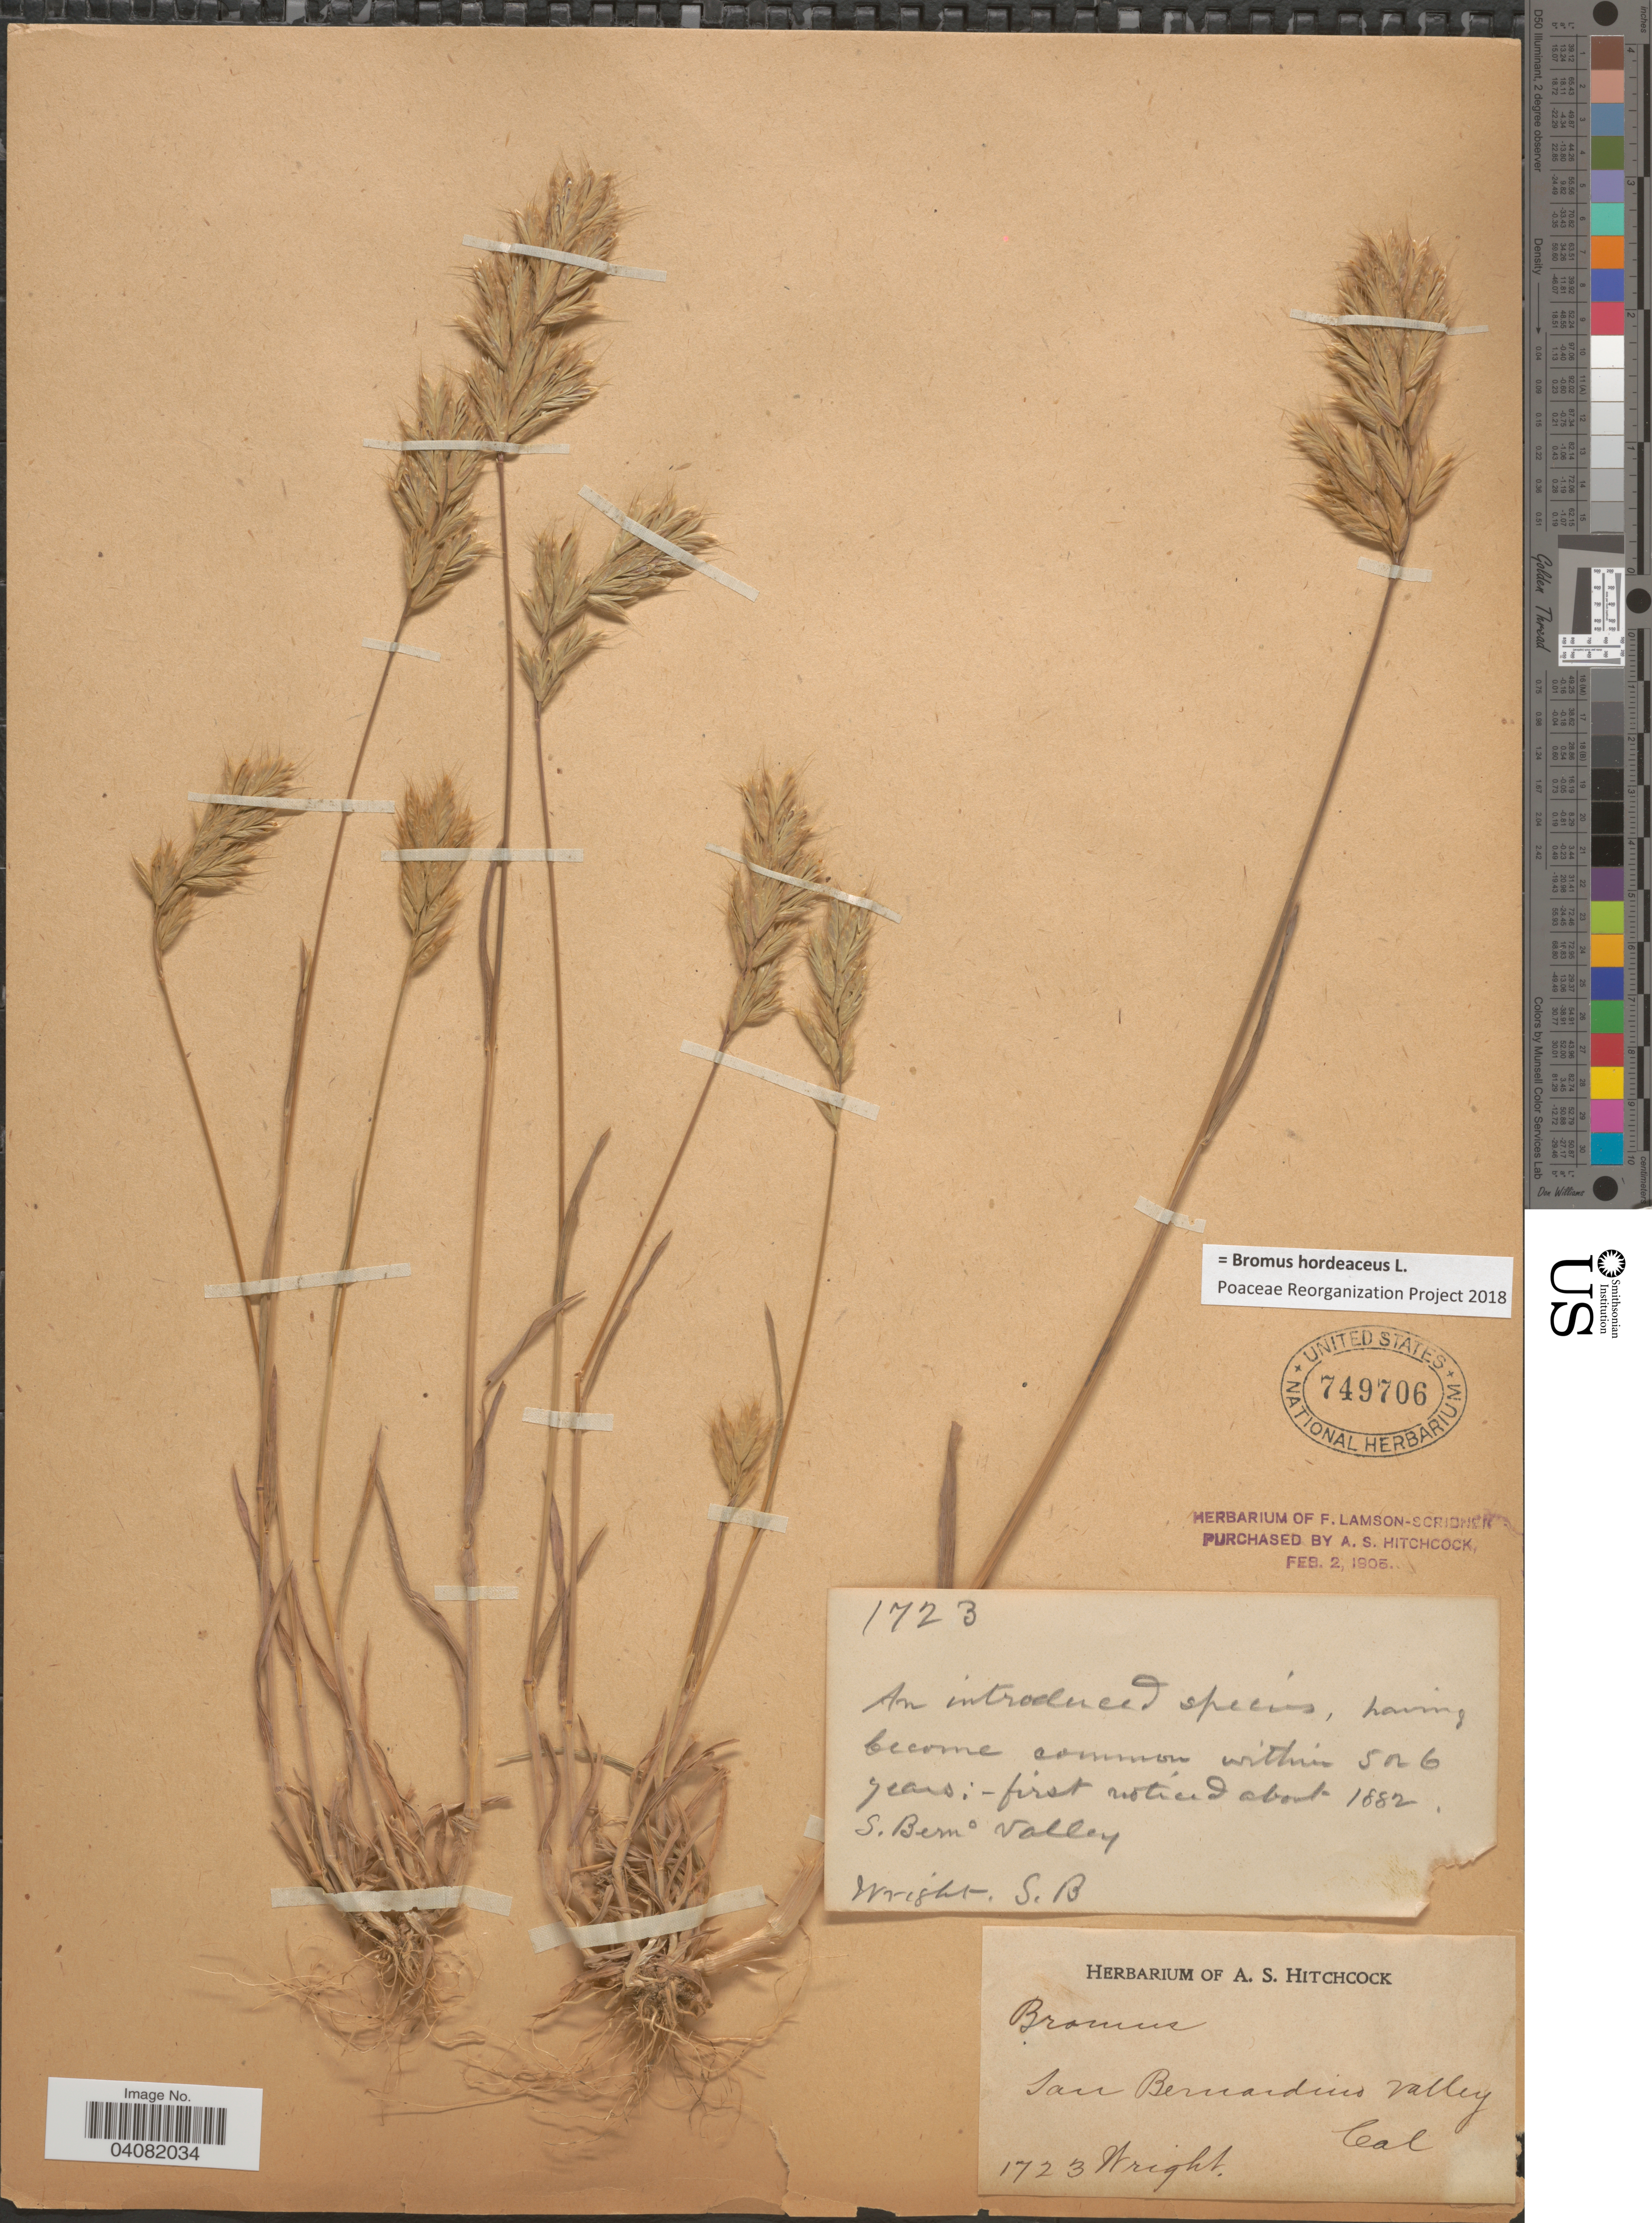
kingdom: Plantae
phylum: Tracheophyta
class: Liliopsida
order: Poales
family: Poaceae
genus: Bromus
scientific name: Bromus hordeaceus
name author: L.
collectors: S. Wright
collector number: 1723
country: United States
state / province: California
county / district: San Bernardino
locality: San Bernardino Valley.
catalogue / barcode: US 749706